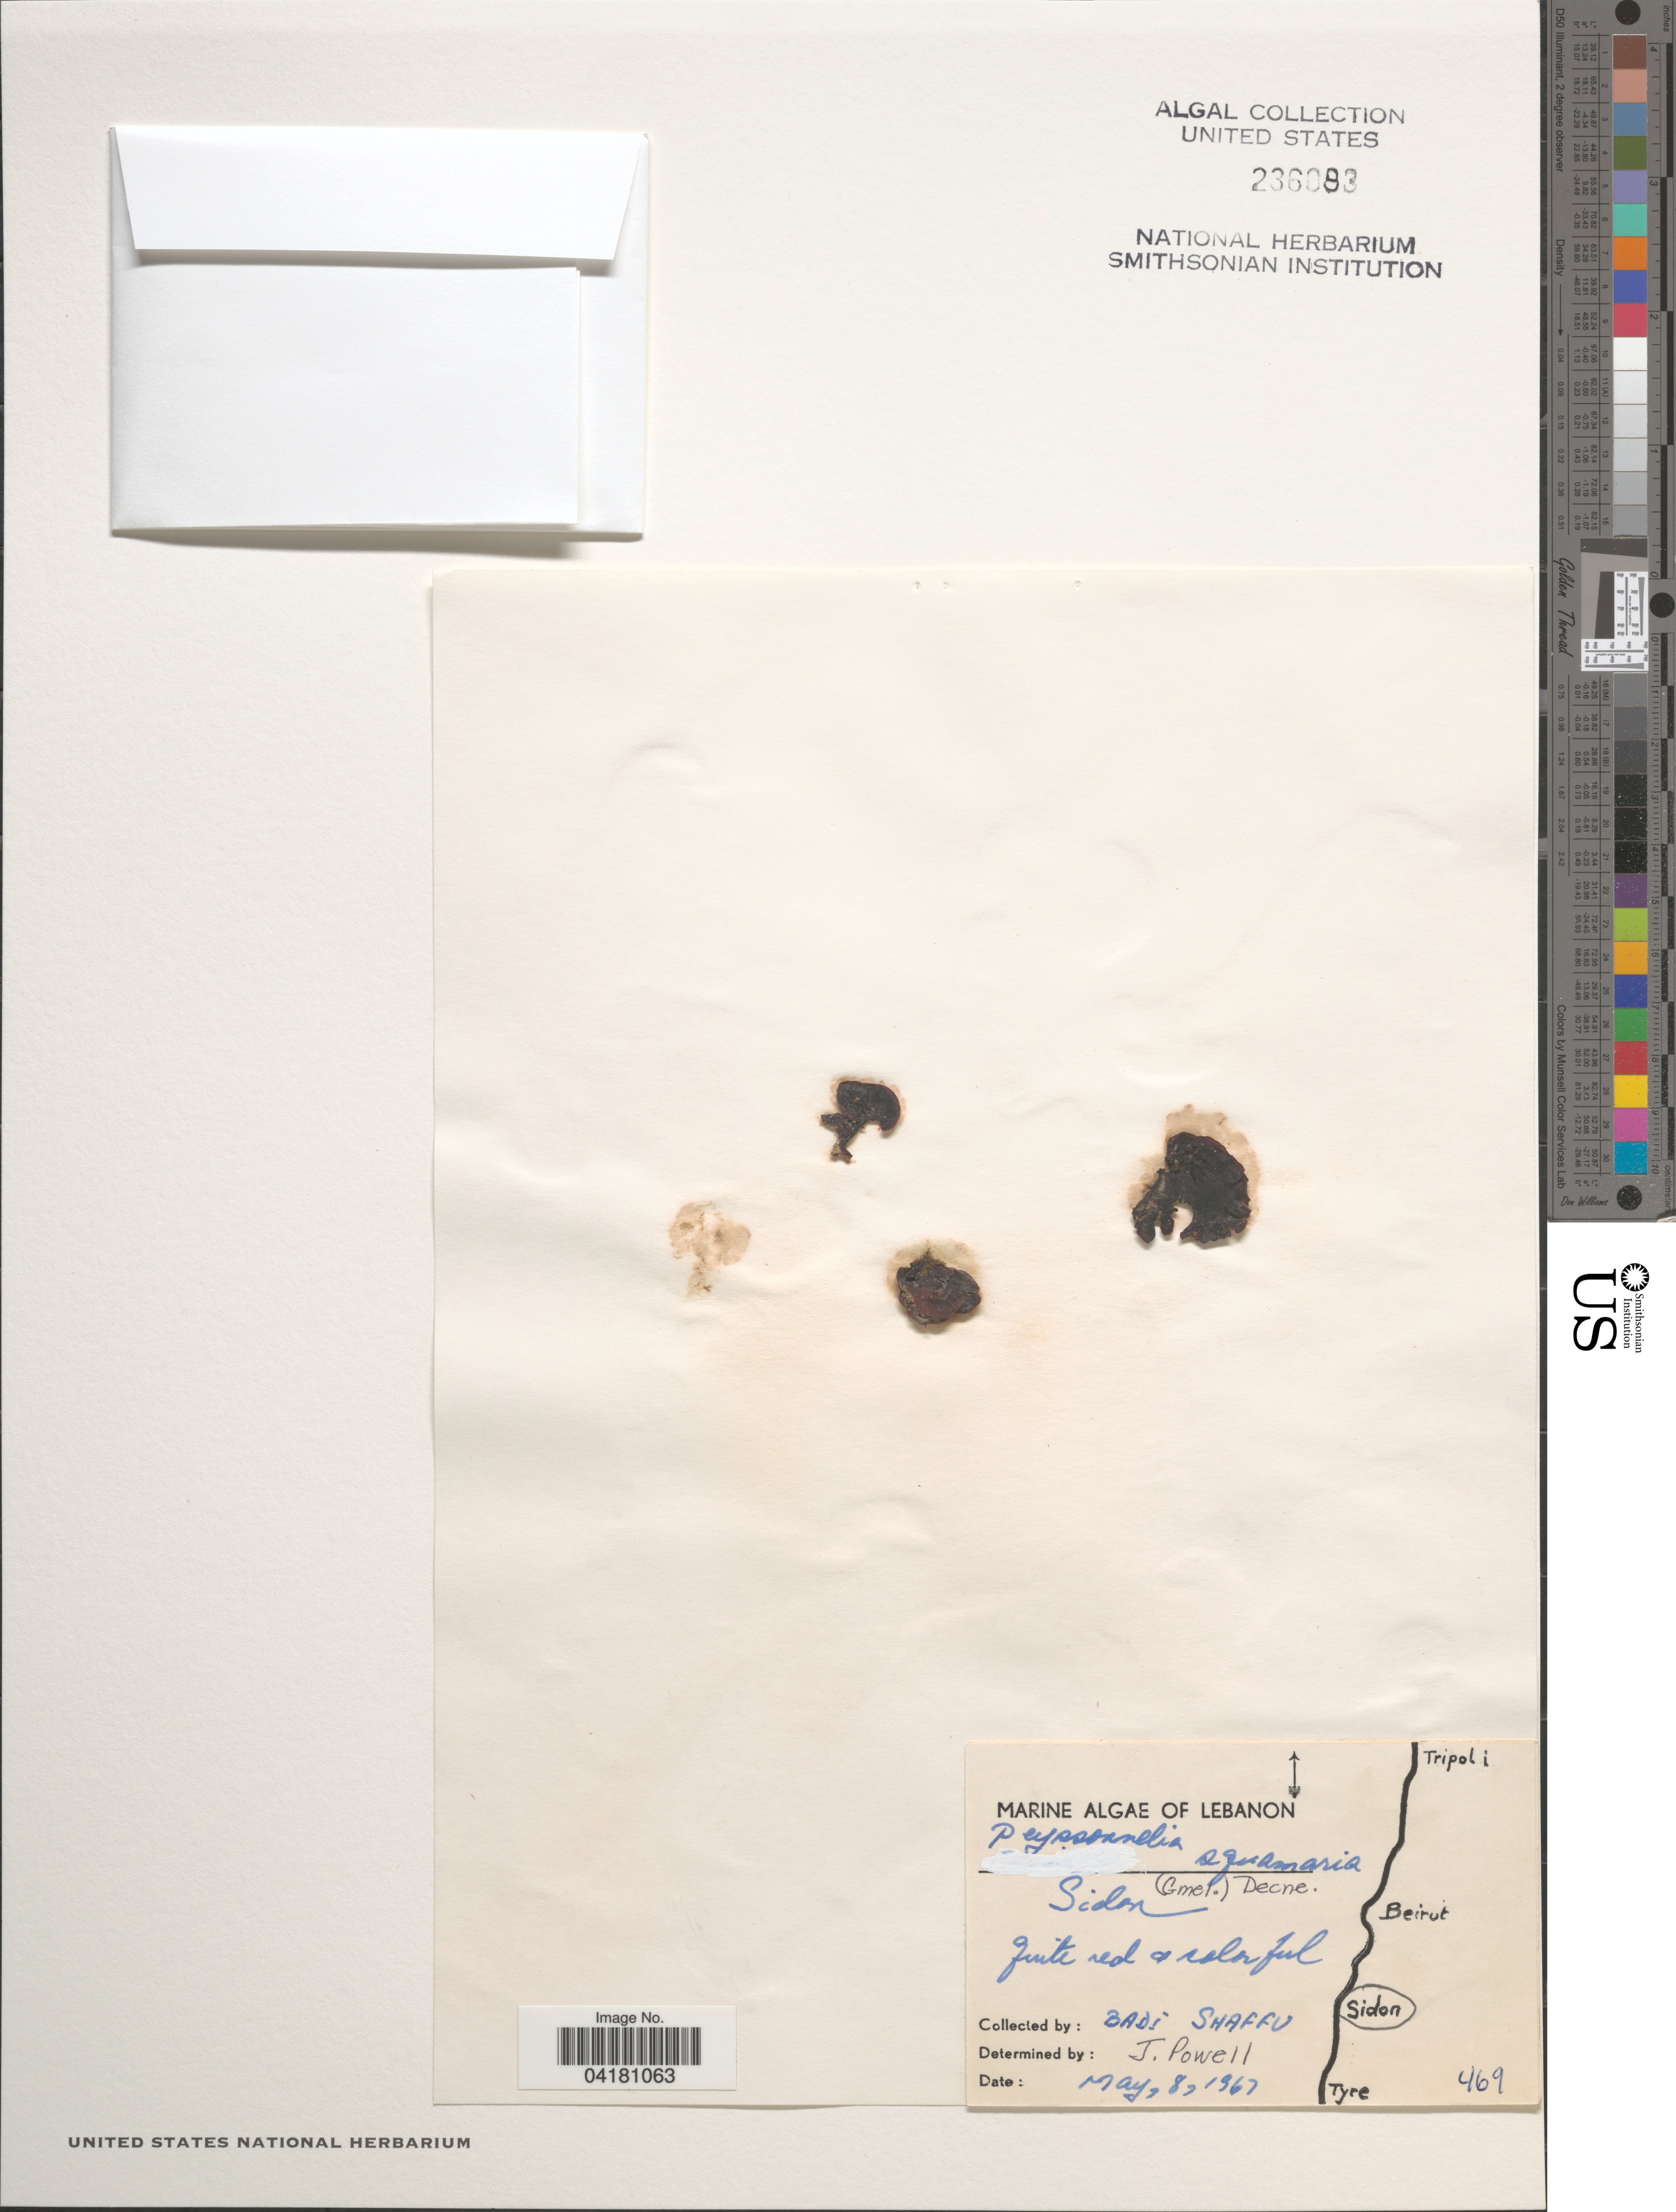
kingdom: Plantae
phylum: Rhodophyta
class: Florideophyceae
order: Peyssonneliales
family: Peyssonneliaceae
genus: Peyssonnelia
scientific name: Peyssonnelia squamaria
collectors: B. Shaffu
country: Lebanon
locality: Sidon.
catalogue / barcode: US 236083